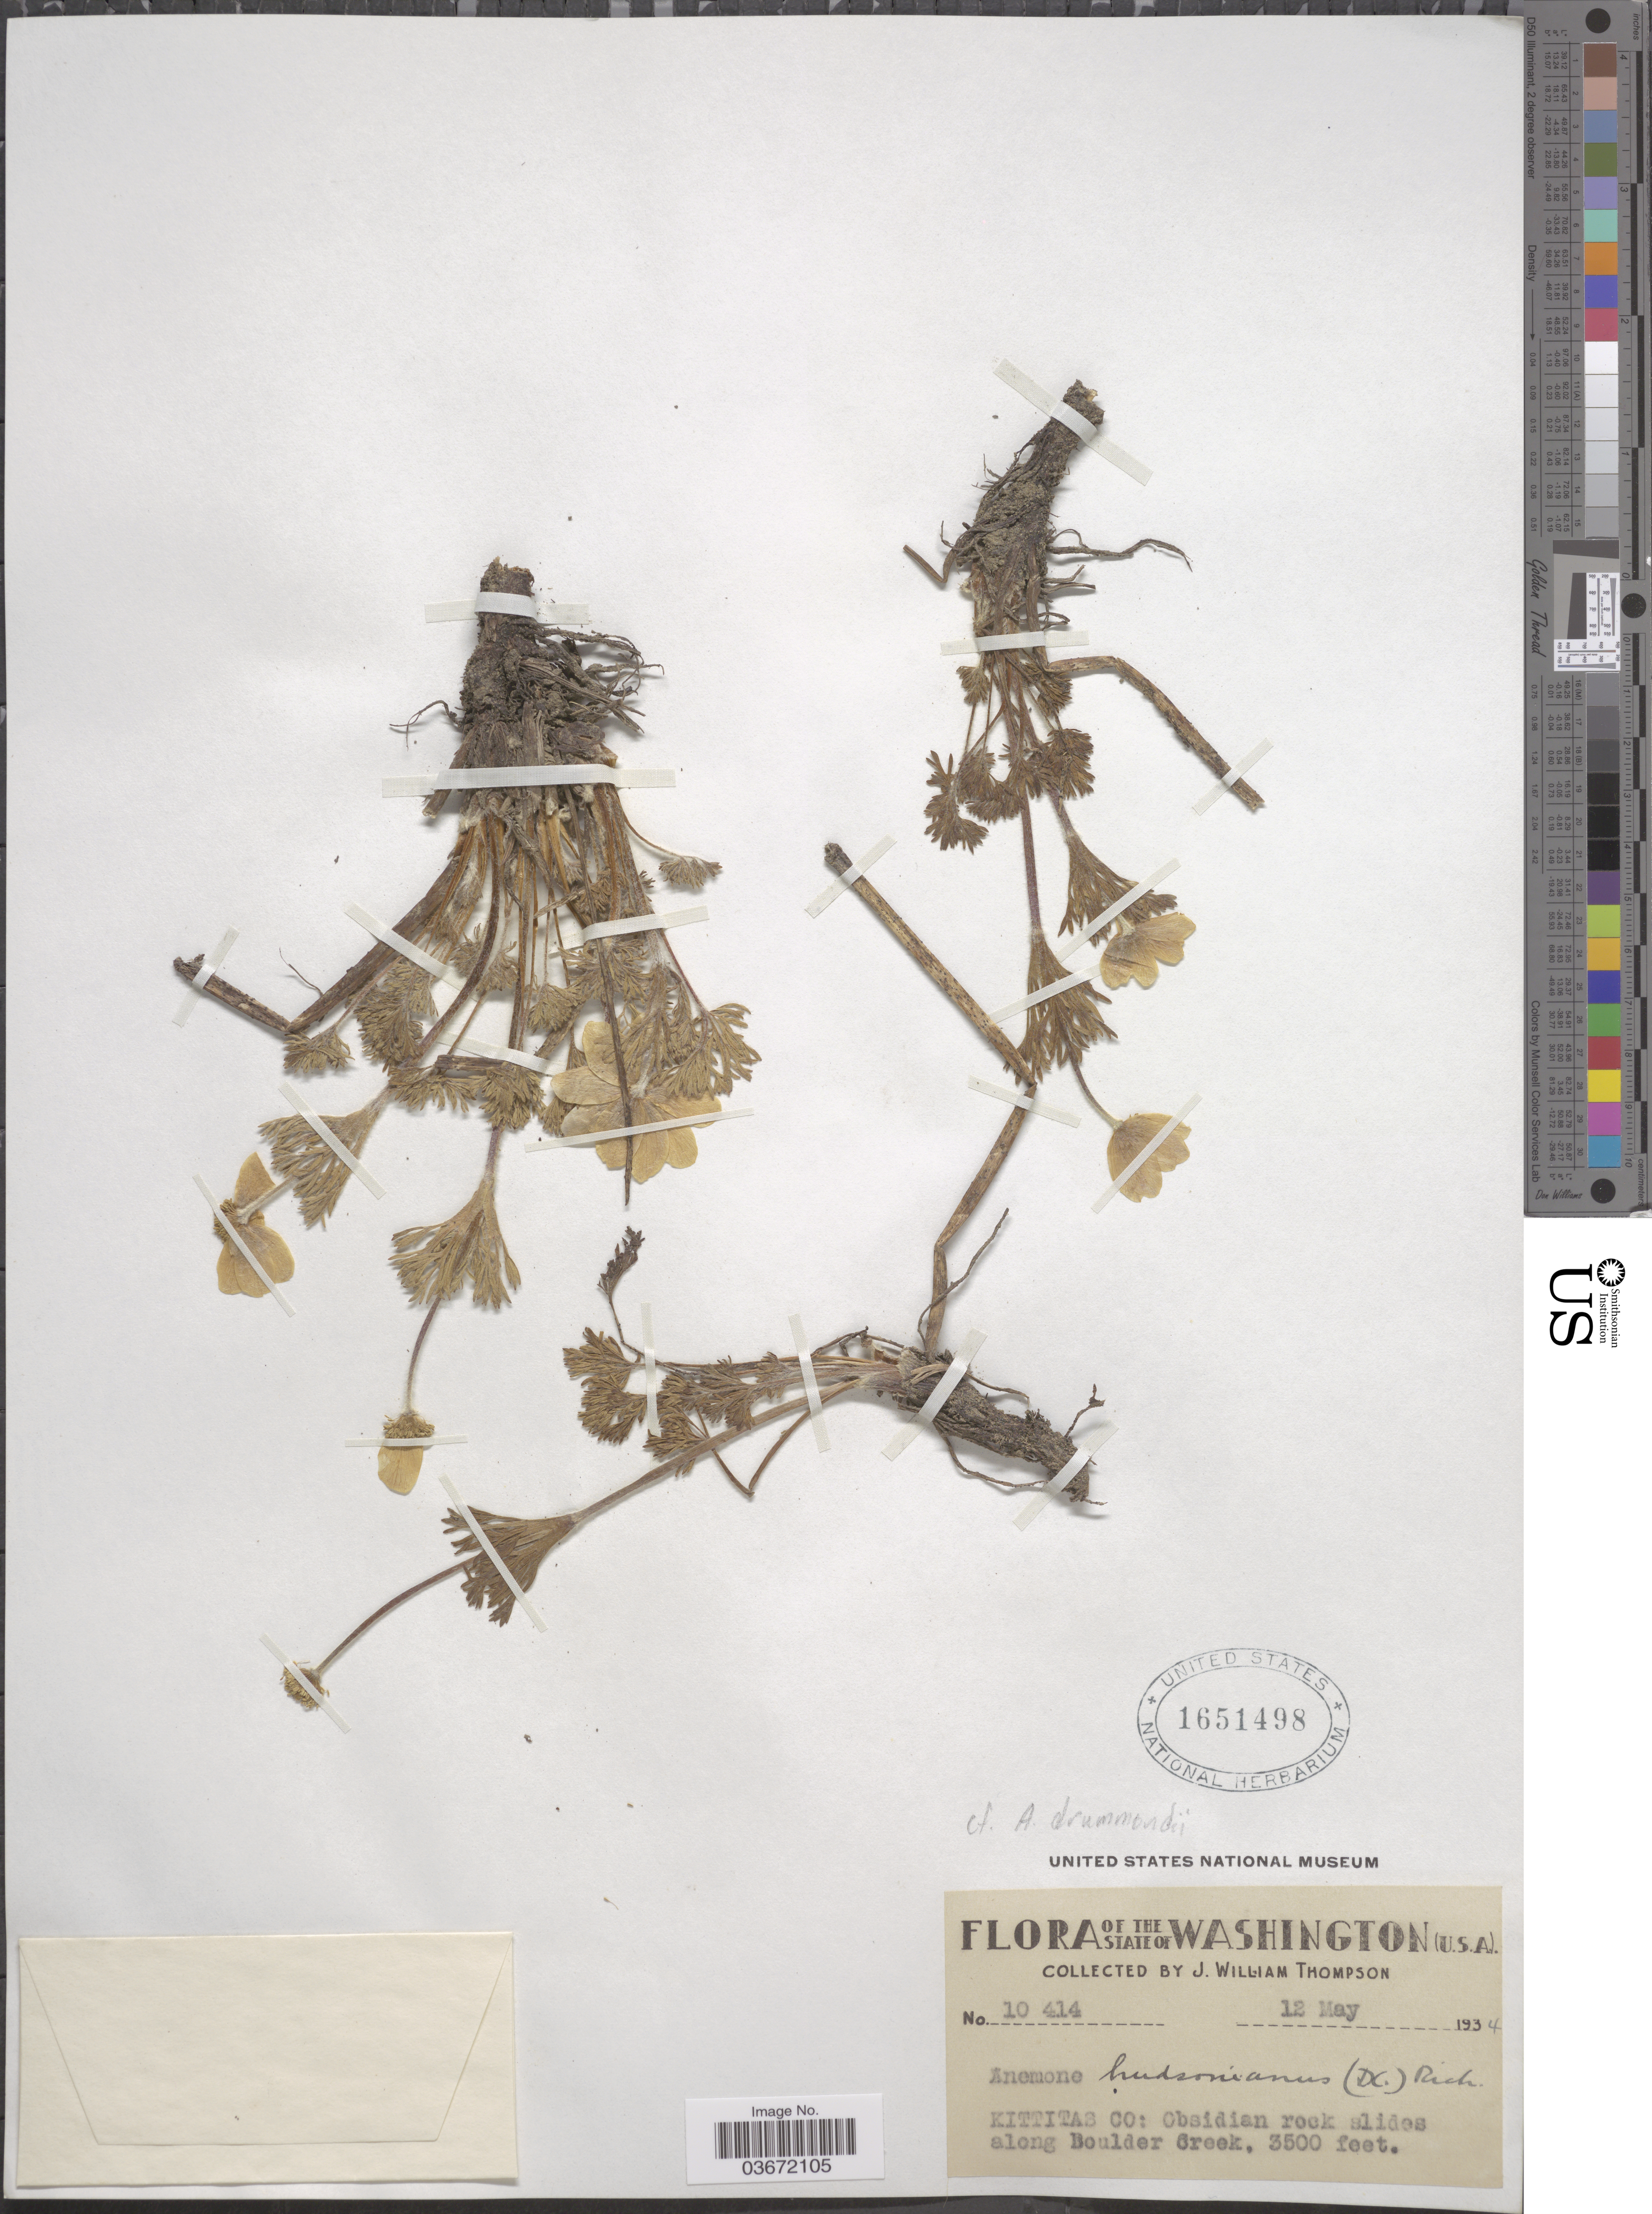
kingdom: Plantae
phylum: Tracheophyta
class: Magnoliopsida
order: Ranunculales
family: Ranunculaceae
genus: Anemone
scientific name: Anemone multifida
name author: Poir.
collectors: J. W. Thompson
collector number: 10414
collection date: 1934-05-12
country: United States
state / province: Washington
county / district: Kittitas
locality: Kittitas Co: Obsidian rock slides along Boulder Creek.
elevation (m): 1067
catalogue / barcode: US 1651498